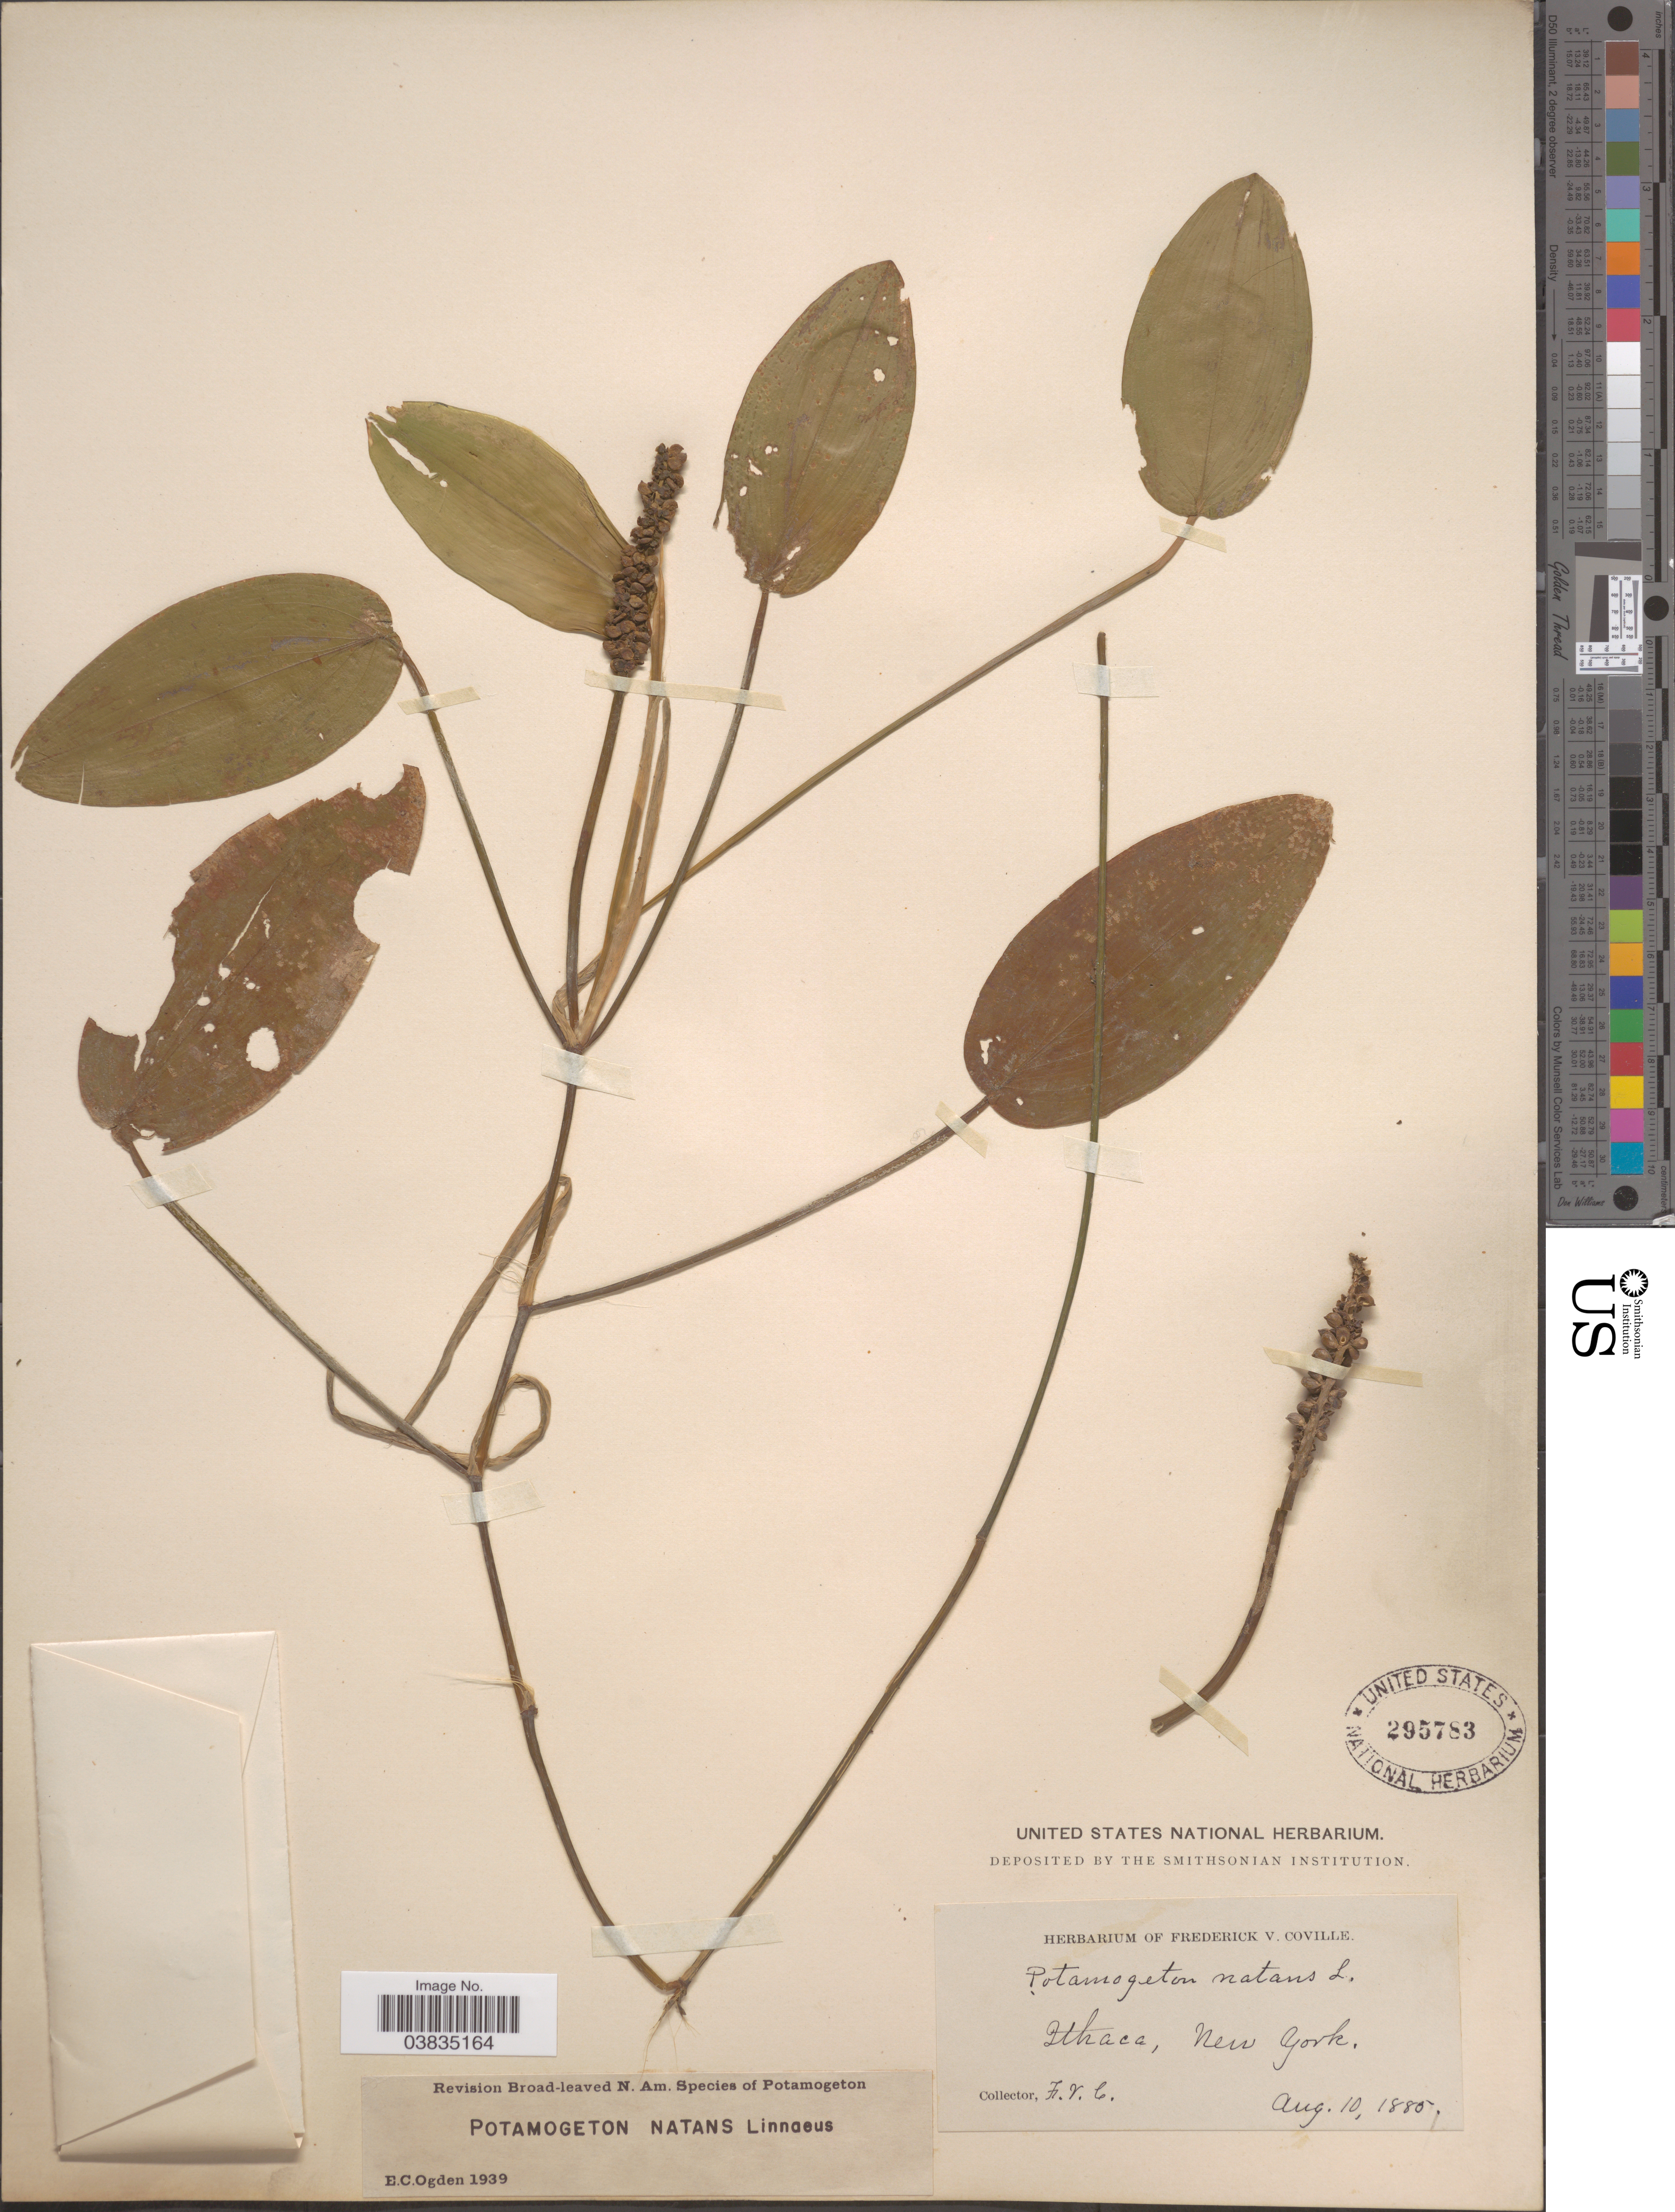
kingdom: Plantae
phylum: Tracheophyta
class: Liliopsida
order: Alismatales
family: Potamogetonaceae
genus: Potamogeton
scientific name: Potamogeton natans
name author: L.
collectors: F. V. Coville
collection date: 1885-08-10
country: United States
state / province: New York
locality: Ithaca.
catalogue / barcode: US 295783